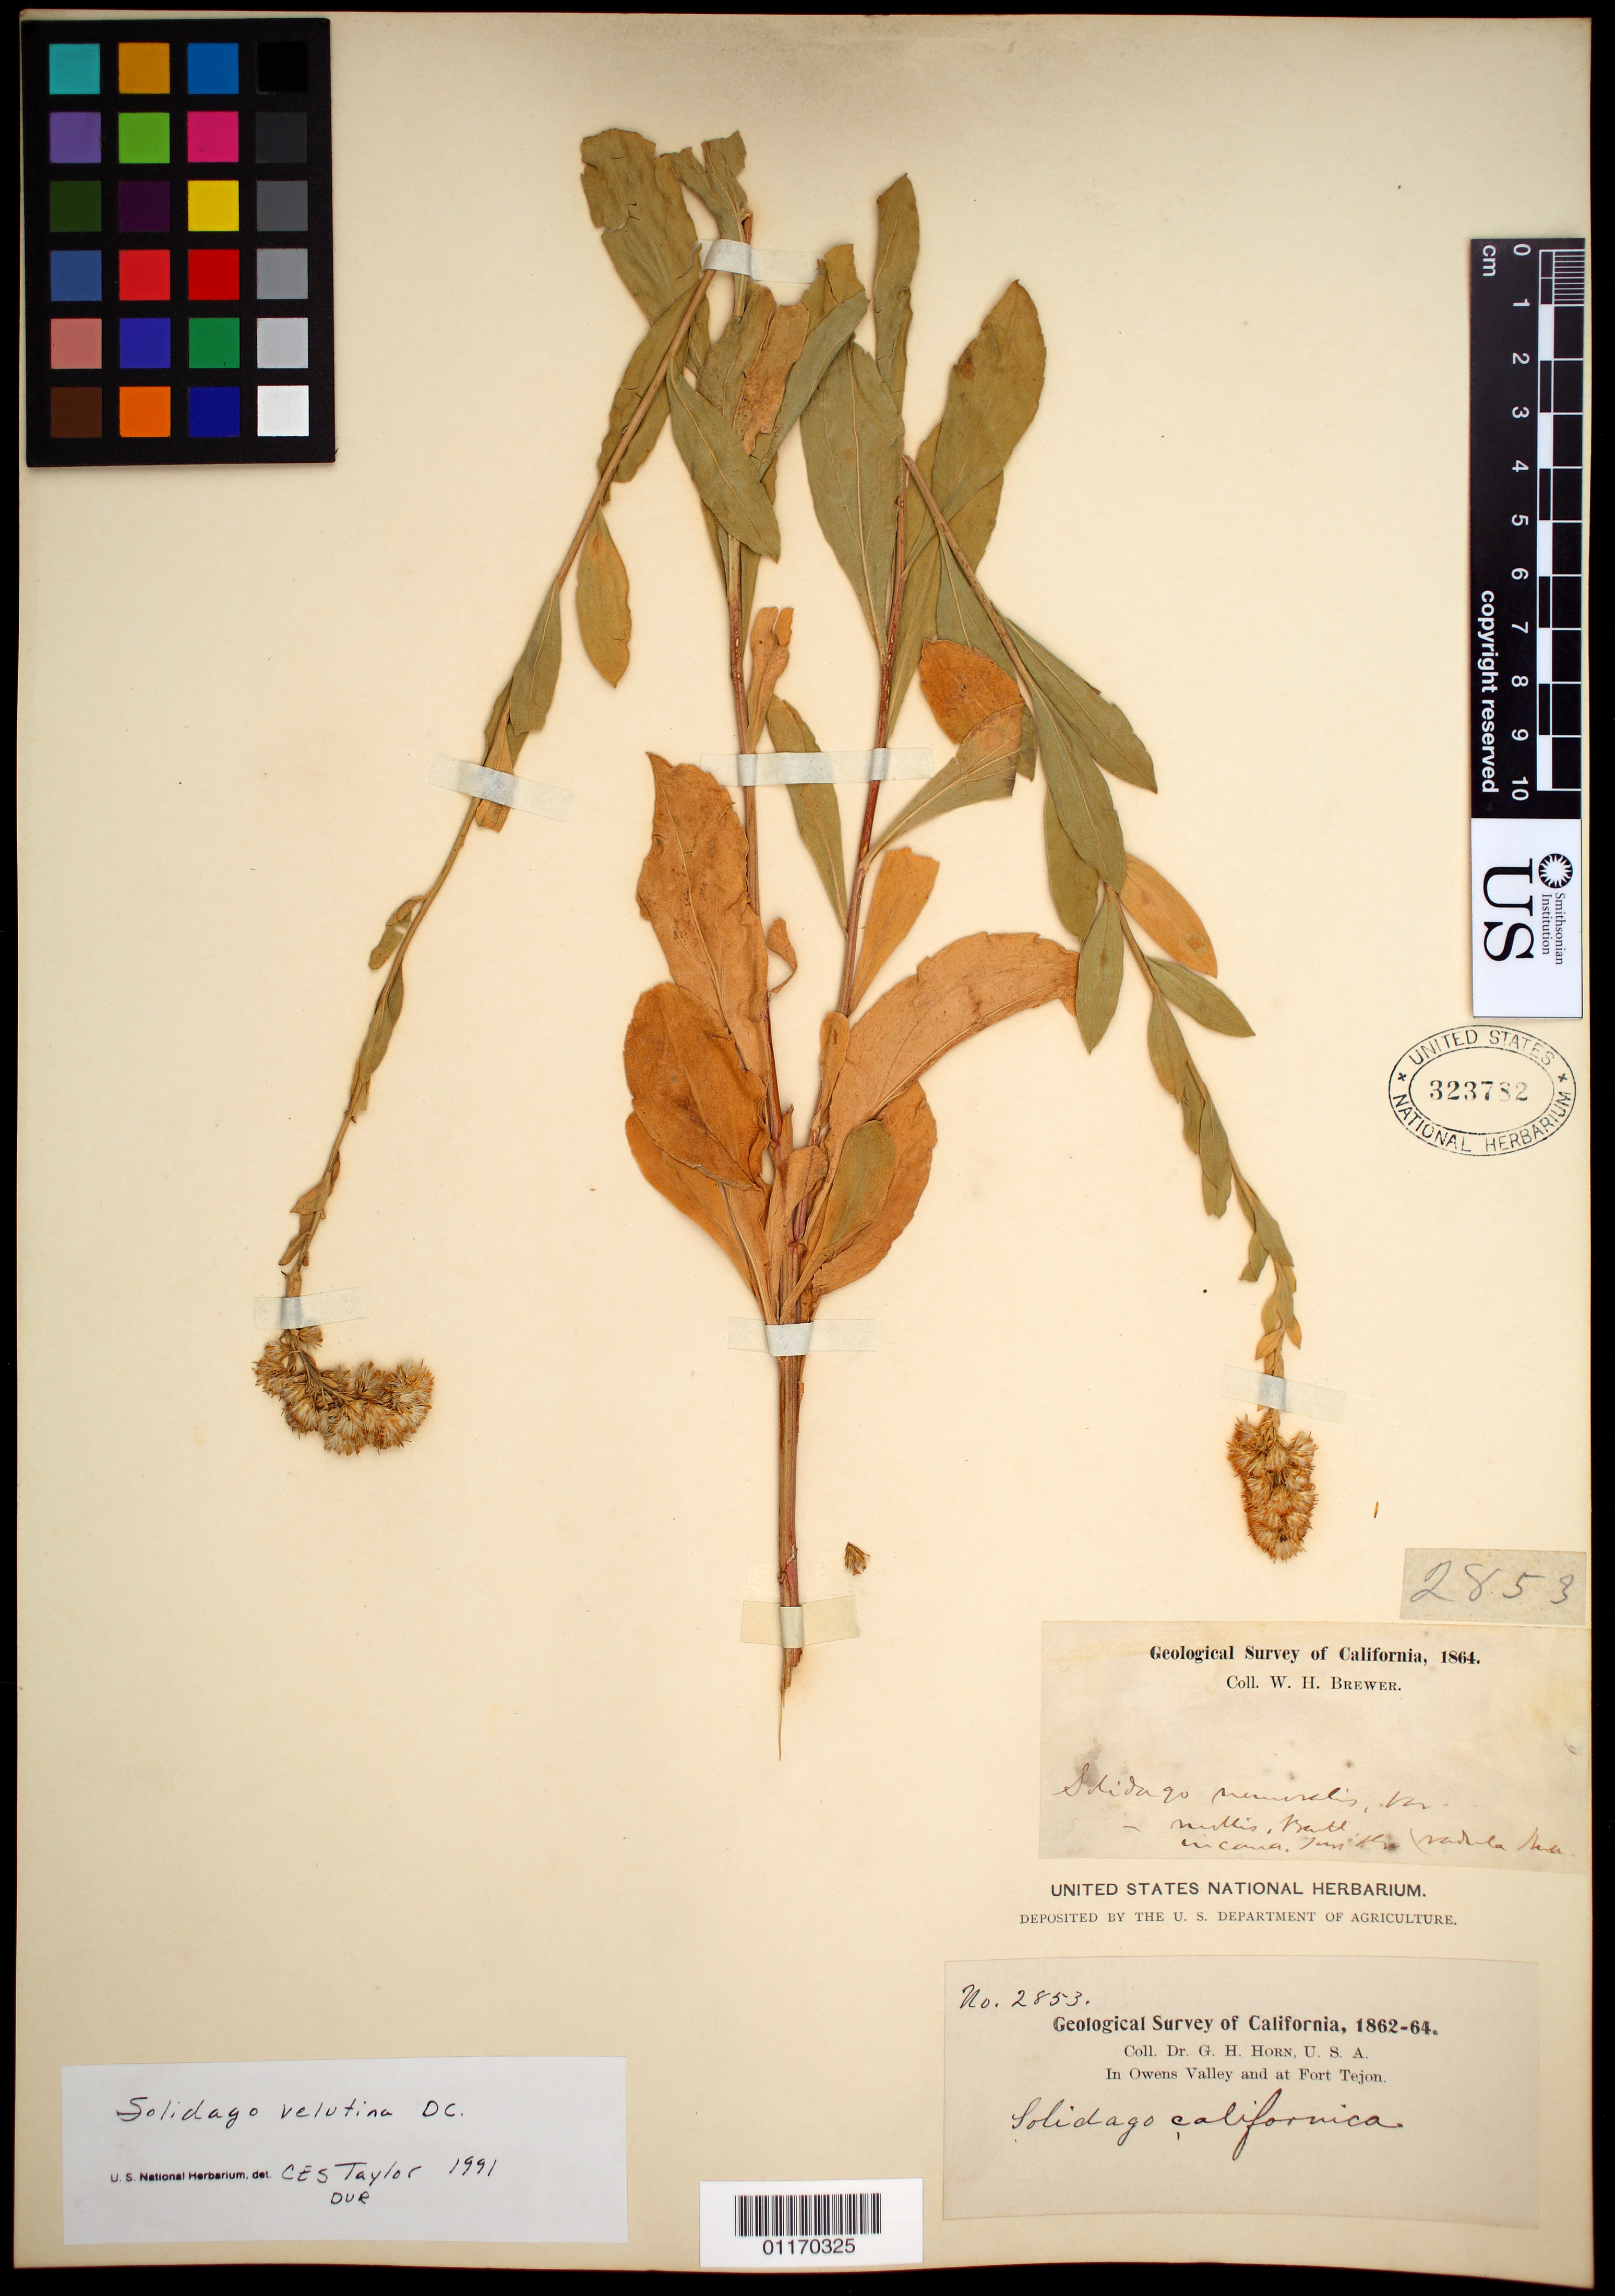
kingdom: Plantae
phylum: Tracheophyta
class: Magnoliopsida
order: Asterales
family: Asteraceae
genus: Solidago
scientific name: Solidago velutina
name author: DC.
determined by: Taylor, Constance E. S.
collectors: G. Horn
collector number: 2853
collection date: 1862/1864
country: United States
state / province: California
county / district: Kern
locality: In Owens Valley and at fort Tejon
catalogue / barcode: US 323782